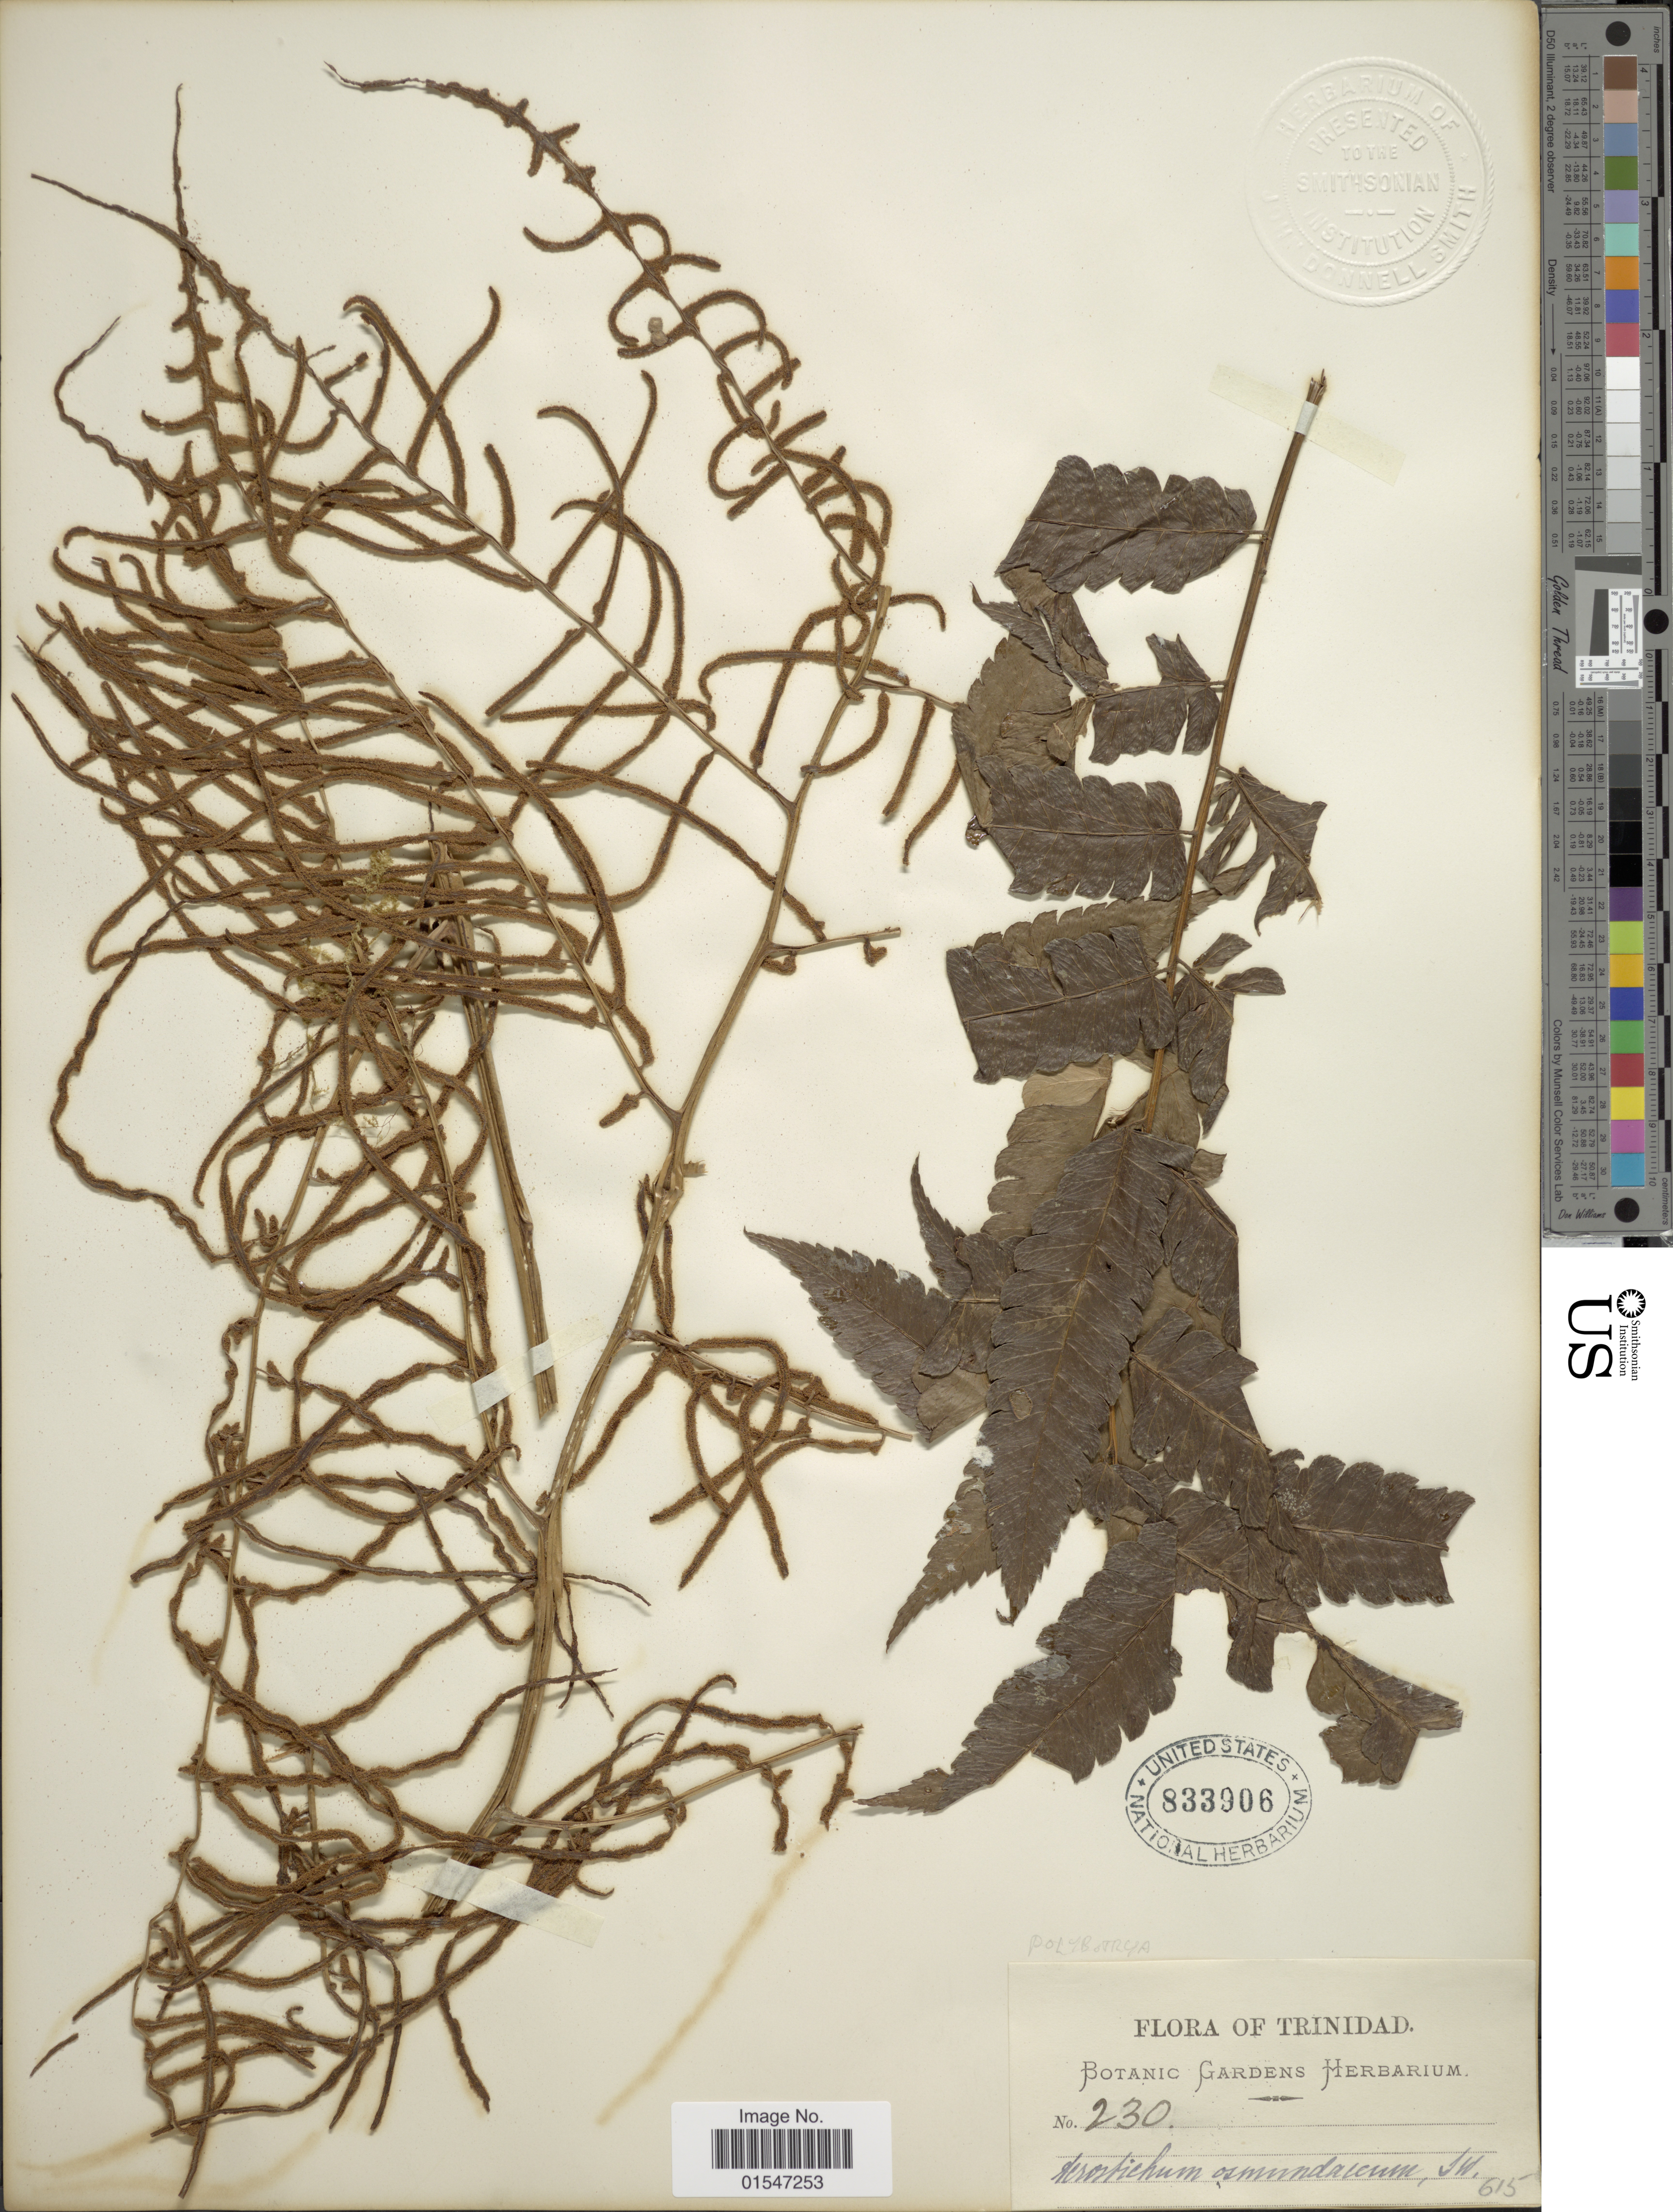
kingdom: Plantae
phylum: Tracheophyta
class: Polypodiopsida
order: Polypodiales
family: Dryopteridaceae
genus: Polybotrya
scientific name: Polybotrya caudata f. caudata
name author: Kunze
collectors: ex herb. Bot. Gard.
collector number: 230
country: Trinidad and Tobago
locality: Trinidad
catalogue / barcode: US 833906